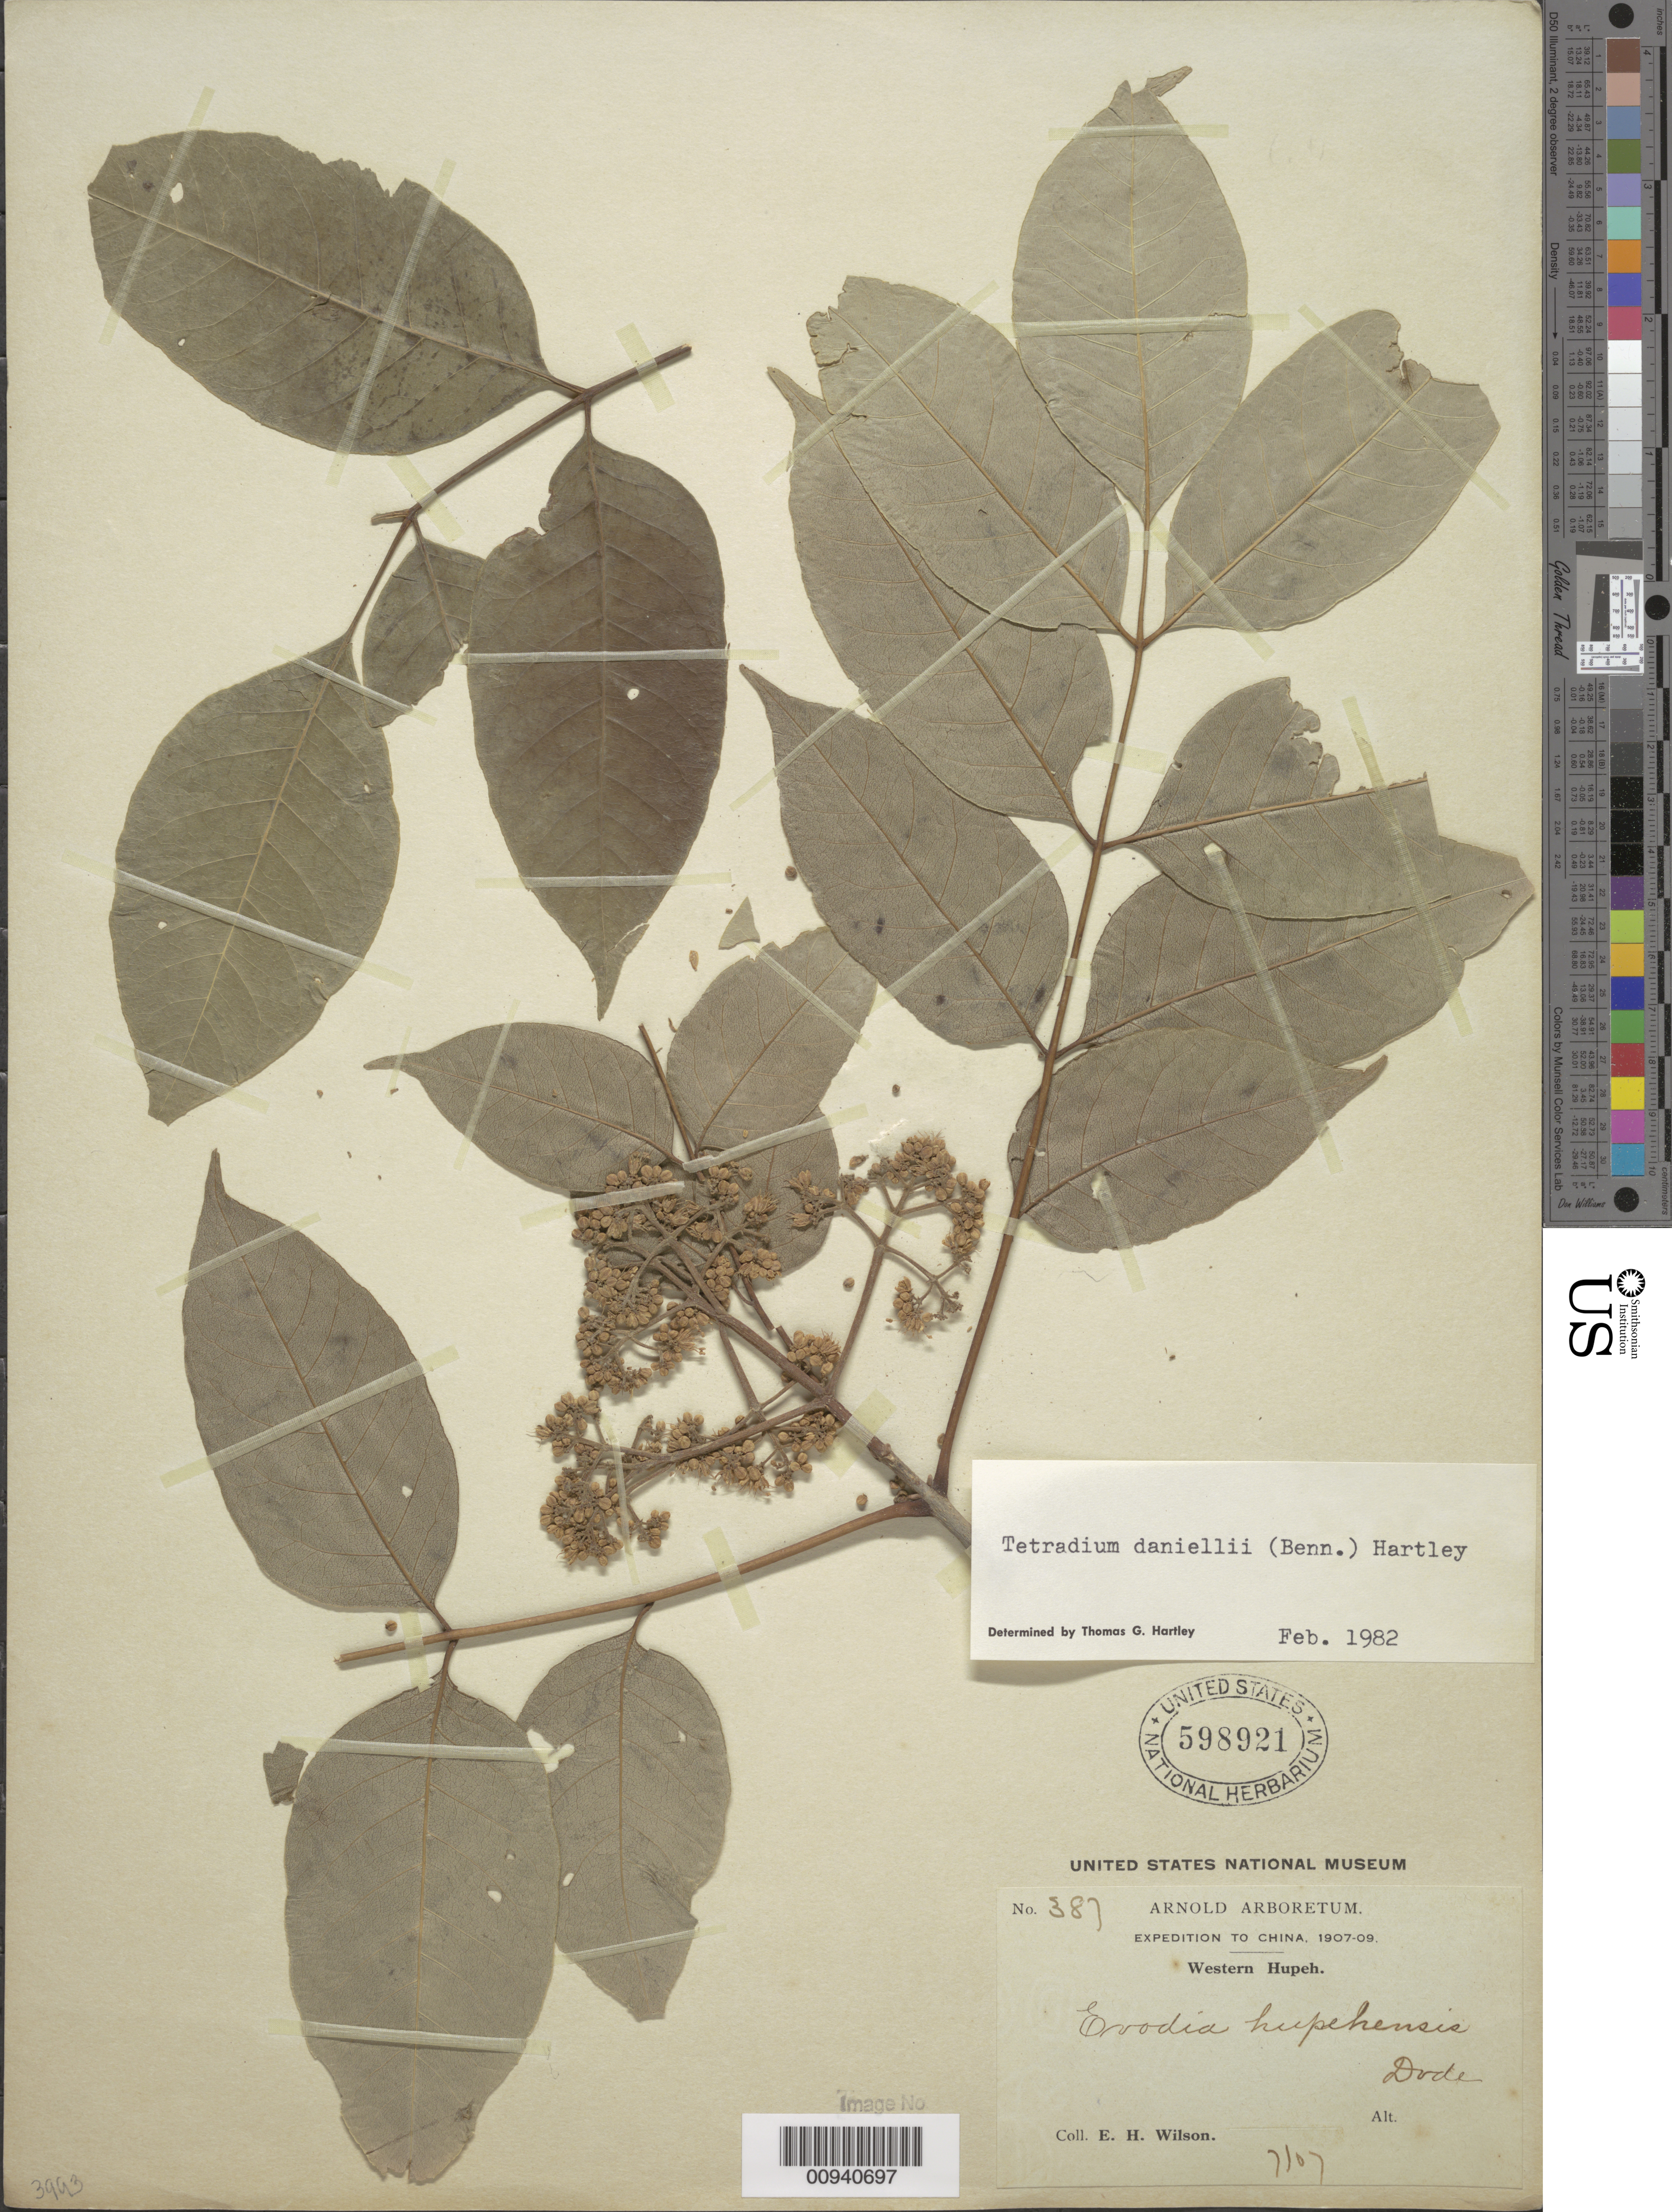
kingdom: Plantae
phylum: Tracheophyta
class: Magnoliopsida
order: Sapindales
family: Rutaceae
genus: Tetradium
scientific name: Tetradium daniellii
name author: (Benn.) T.G. Hartley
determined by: Hartley, T. G.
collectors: E. H. Wilson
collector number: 387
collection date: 1907-07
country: China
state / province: Hubei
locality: Western Hupeh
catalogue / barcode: US 598921